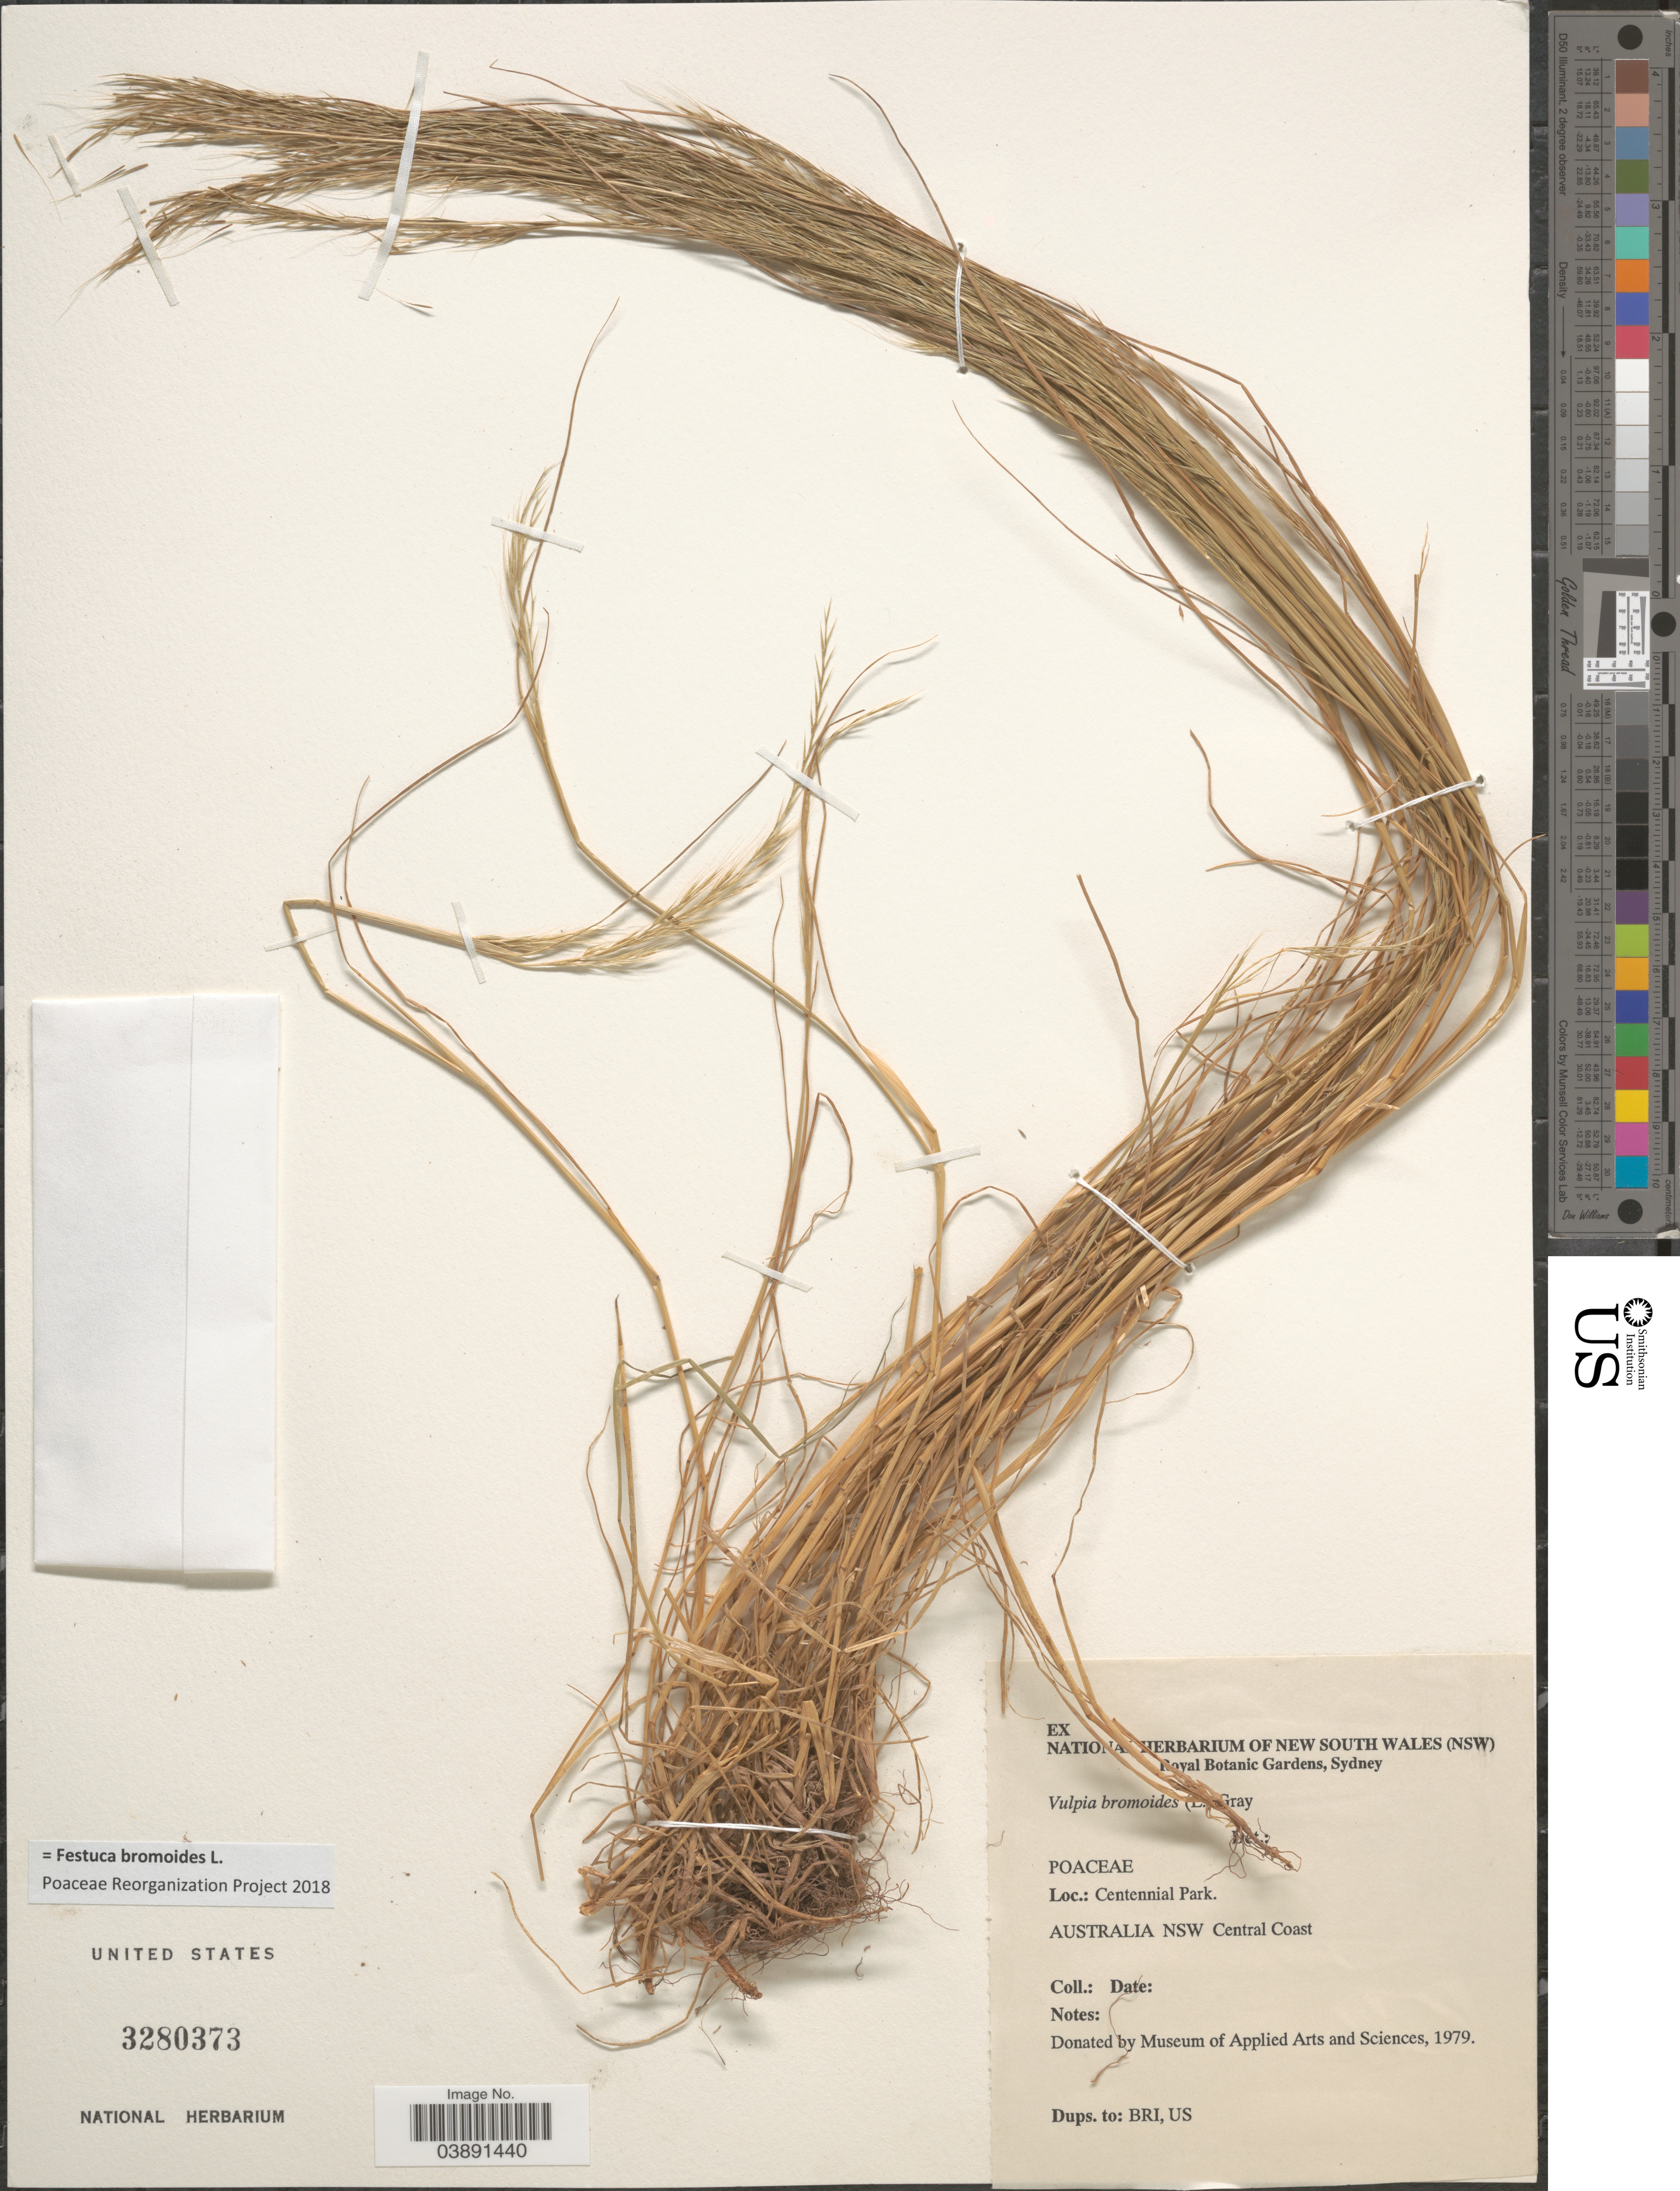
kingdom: Plantae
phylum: Tracheophyta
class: Liliopsida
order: Poales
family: Poaceae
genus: Festuca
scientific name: Festuca bromoides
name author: L.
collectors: ex herb. of New South Wales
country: Australia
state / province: New South Wales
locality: Centennial Park. Central Coast.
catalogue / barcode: US 3280373